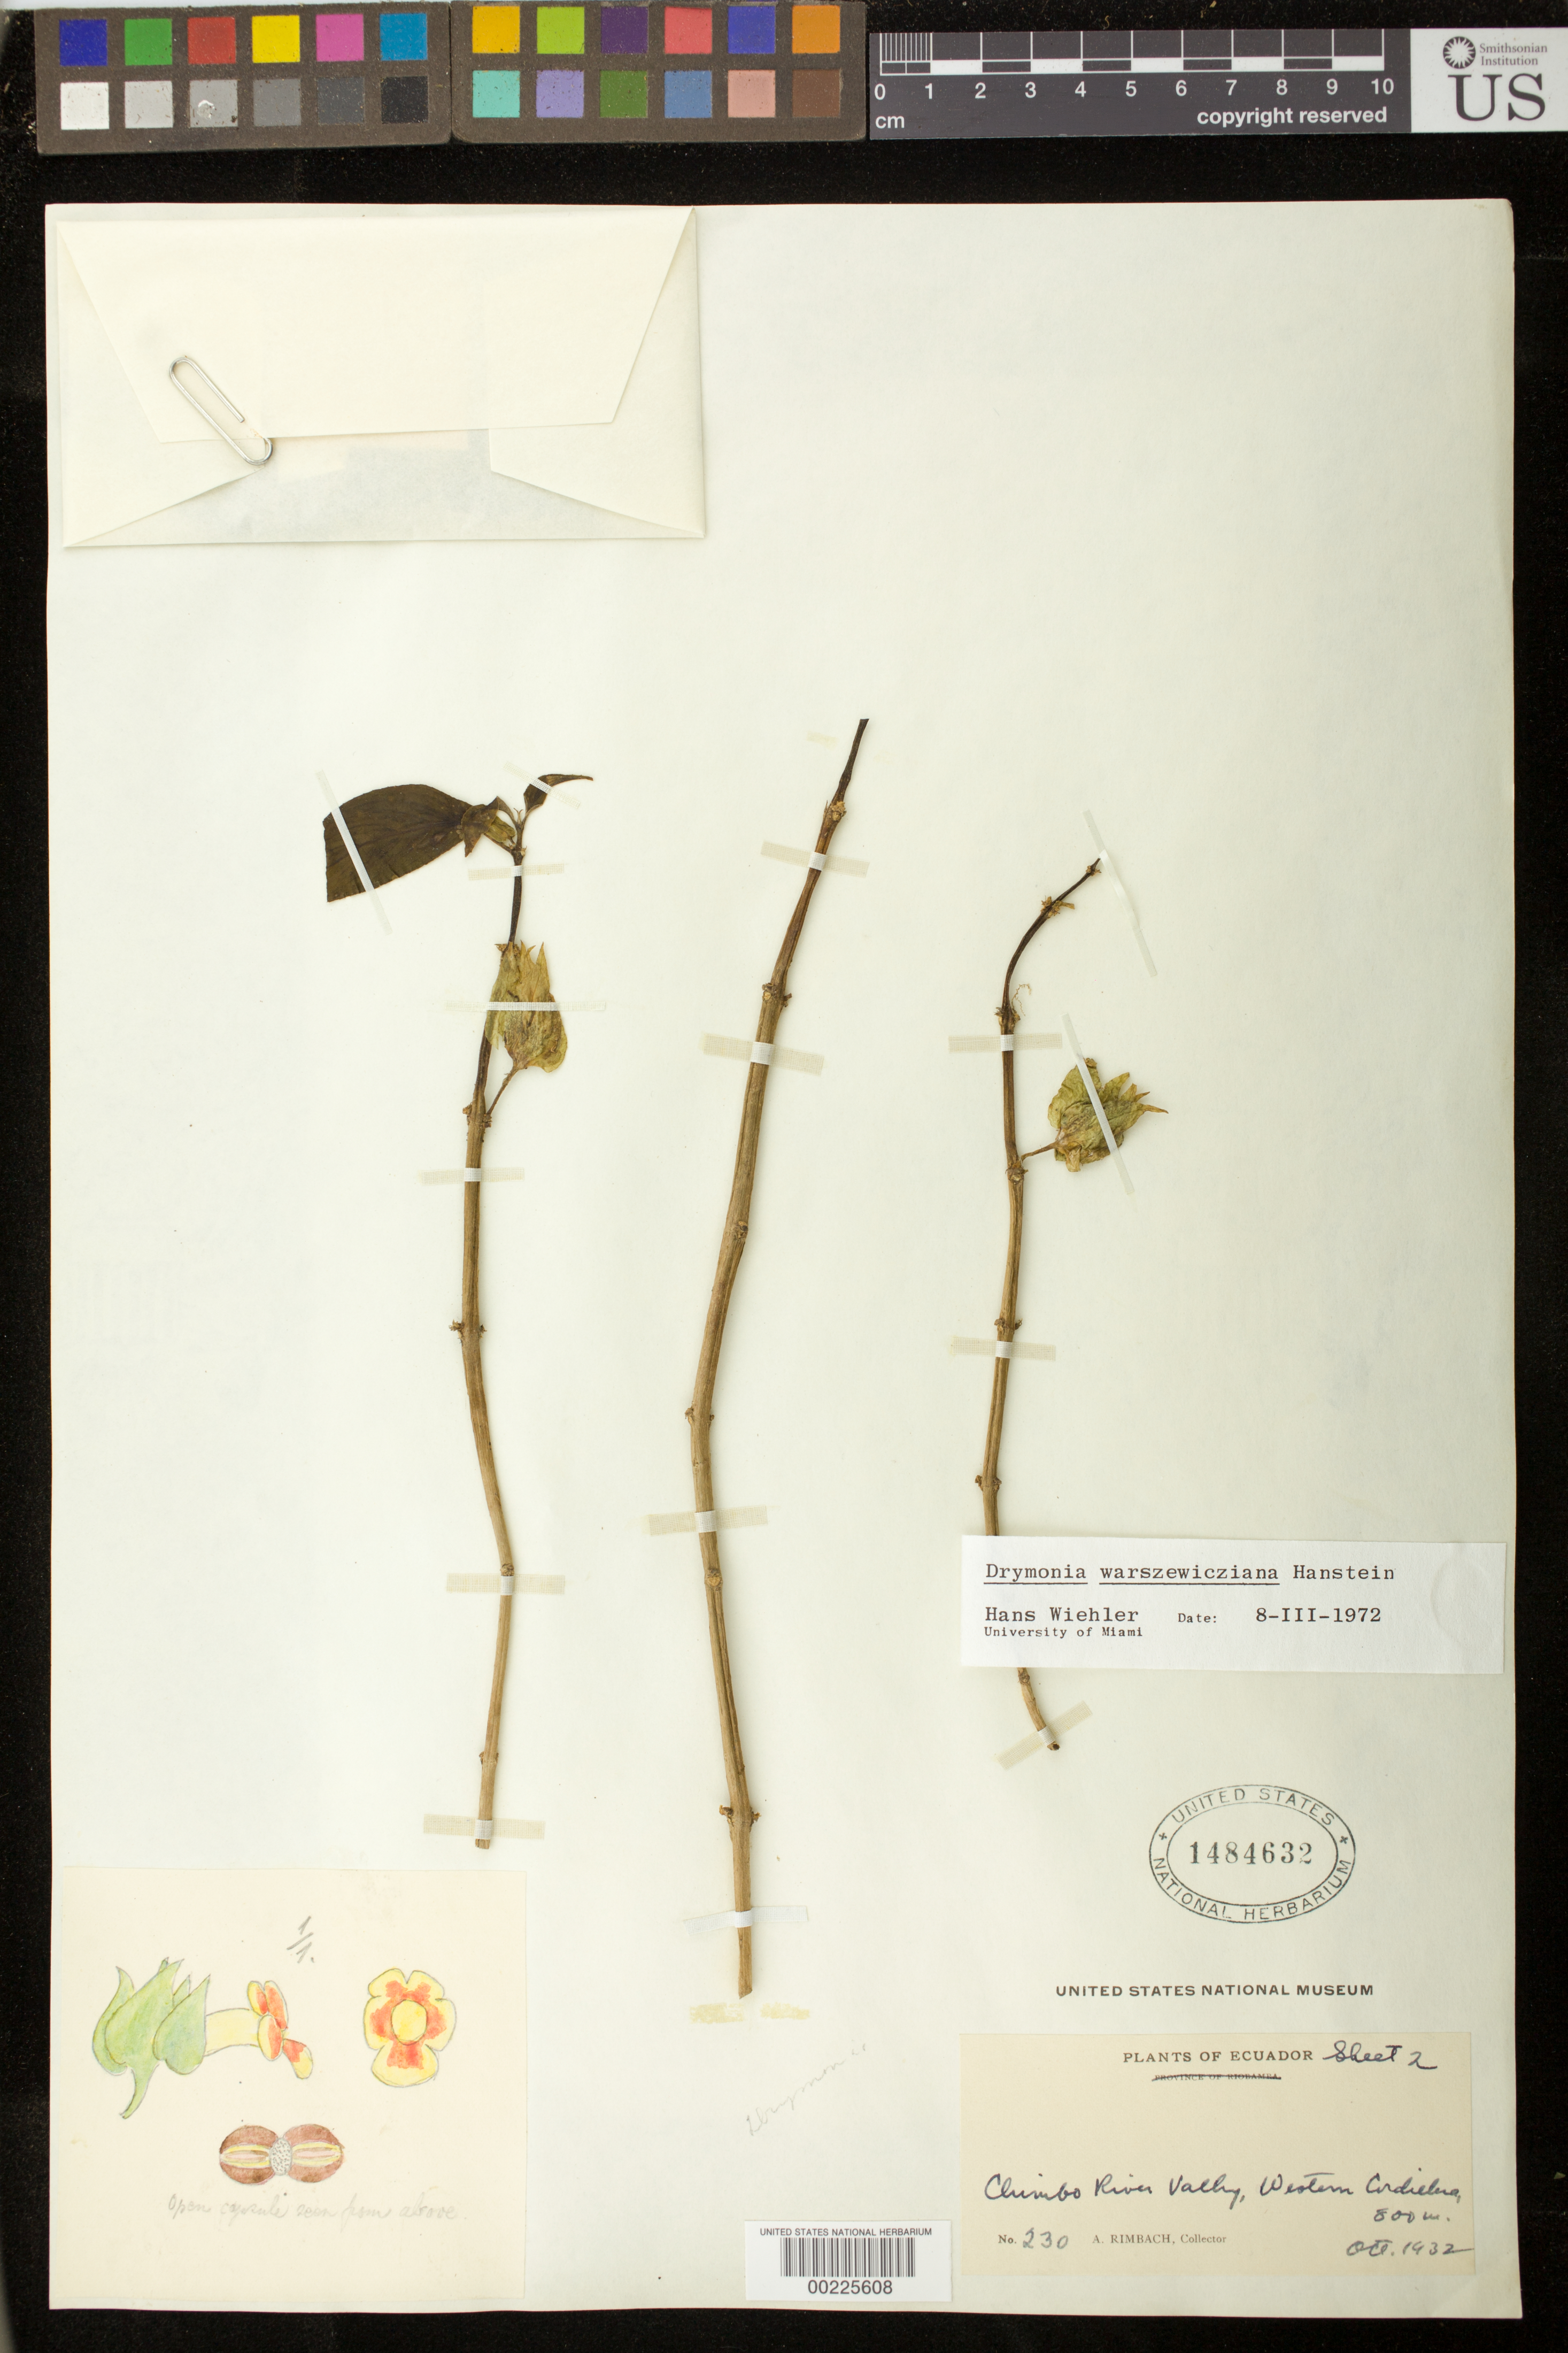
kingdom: Plantae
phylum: Tracheophyta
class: Magnoliopsida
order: Lamiales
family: Gesneriaceae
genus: Drymonia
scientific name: Drymonia warszewicziana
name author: Hanst.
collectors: A. Rimbach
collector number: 230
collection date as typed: Oct 1932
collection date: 1932-10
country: Ecuador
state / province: Guayas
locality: Chimbo River valley, western cordillera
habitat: In the forest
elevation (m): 800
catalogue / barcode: US 1484632